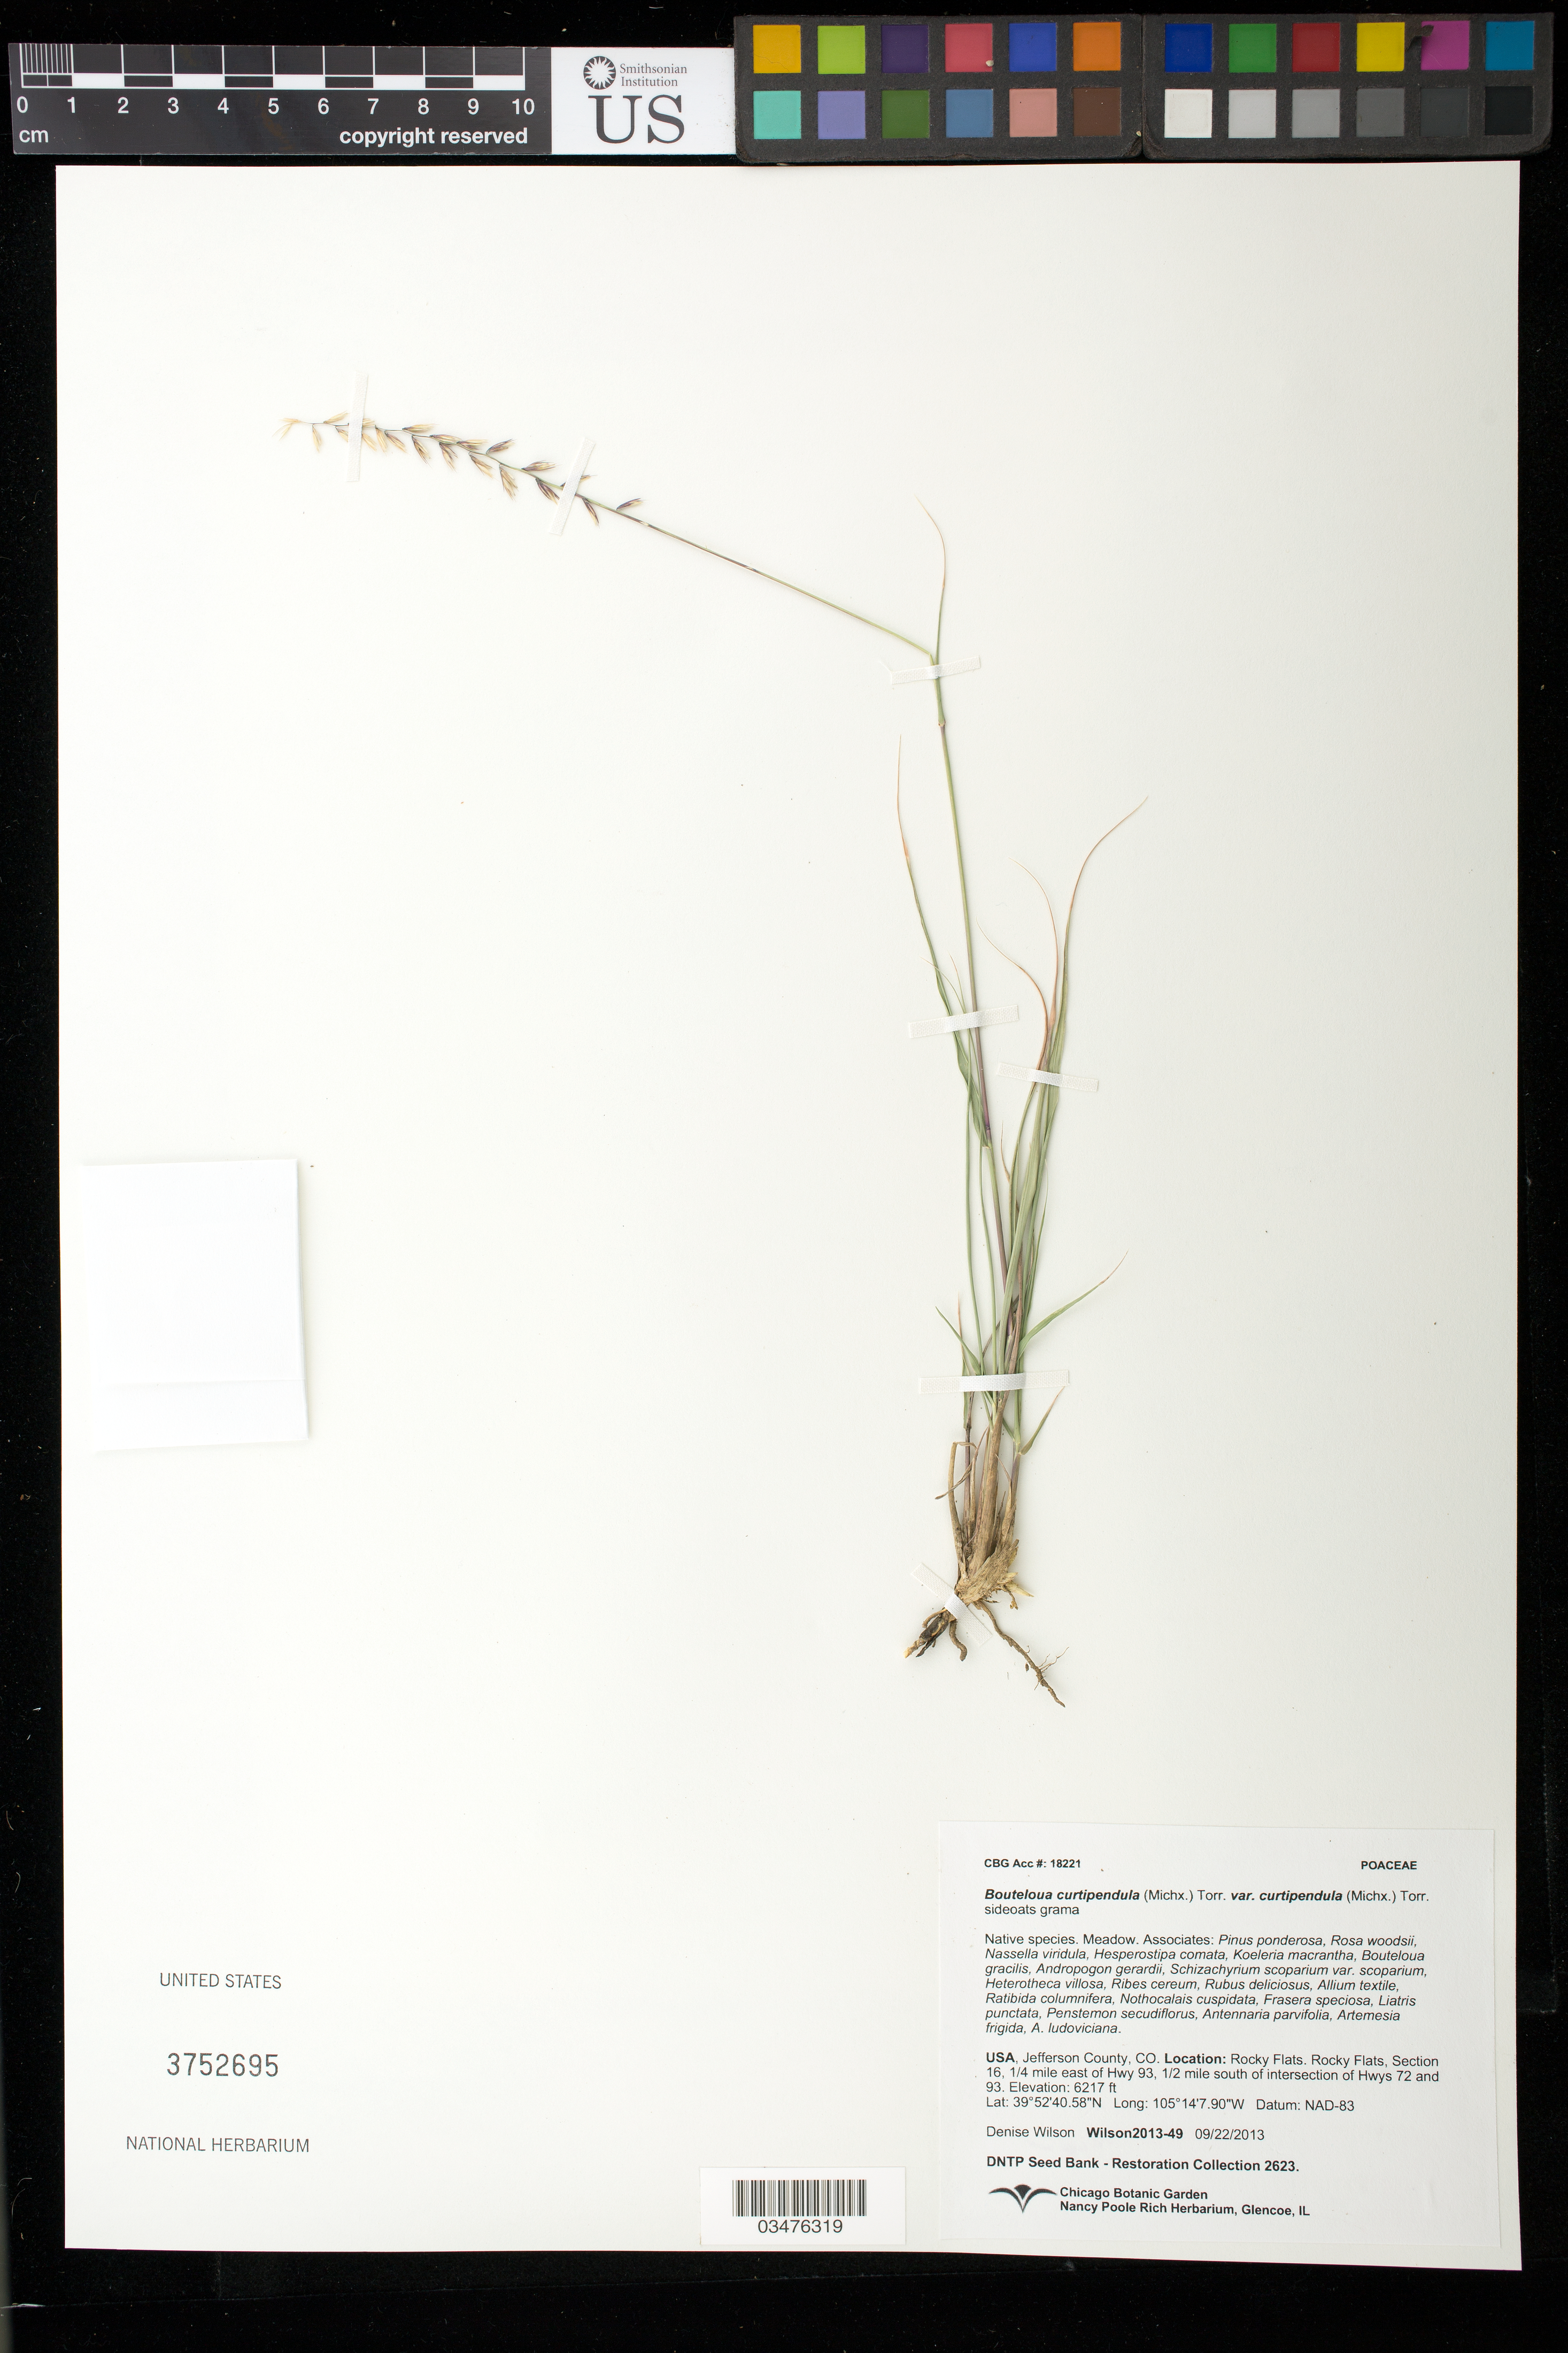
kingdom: Plantae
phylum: Tracheophyta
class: Liliopsida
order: Poales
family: Poaceae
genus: Bouteloua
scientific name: Bouteloua curtipendula var. curtipendula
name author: (Michx.) Torr.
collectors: D. Wilson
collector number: Wilson2013-49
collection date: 2013-09-22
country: United States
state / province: Colorado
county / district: Jefferson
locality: Rocky Flats, Section 16, 1/4 mi. E of Hwy 93, 1/2 S of intersection on Hwys 72 and 93.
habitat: Meadow. With Pinus ponderosa, Rosa wodsii, Nassella virgidula, ect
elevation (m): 1895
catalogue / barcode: US 3752695